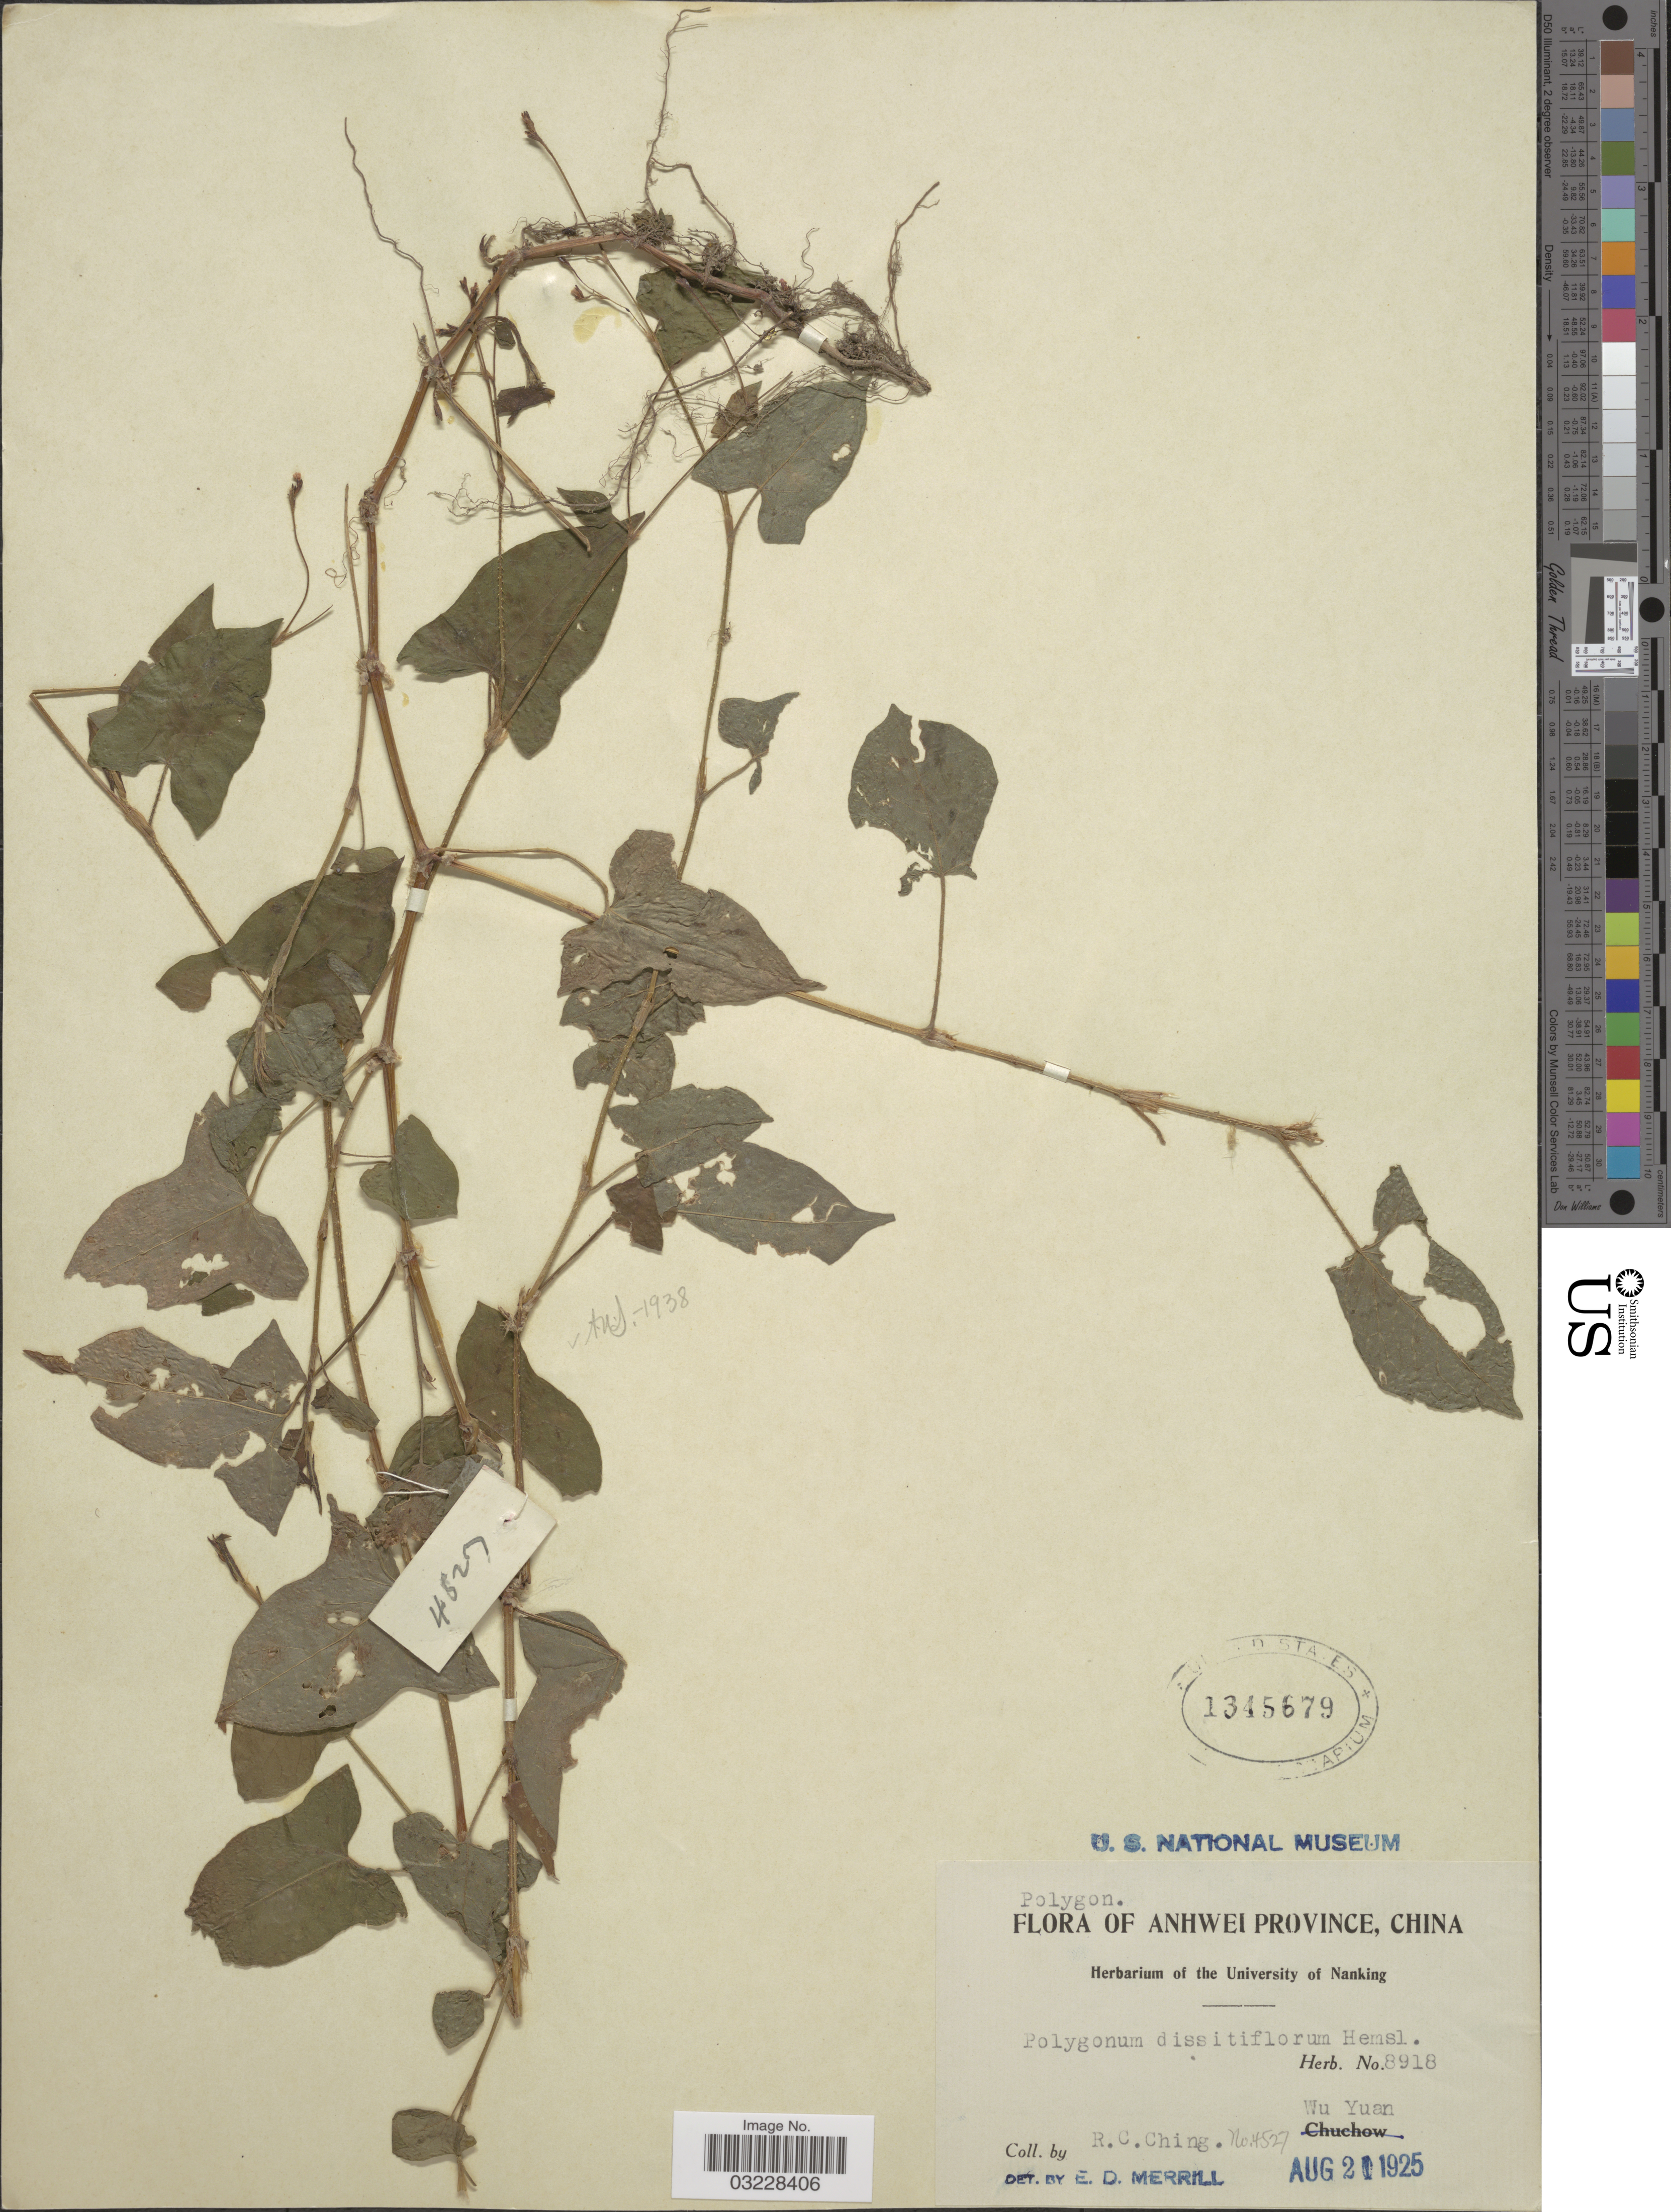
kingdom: Plantae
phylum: Tracheophyta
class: Magnoliopsida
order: Caryophyllales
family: Polygonaceae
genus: Polygonum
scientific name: Polygonum dissitiflorum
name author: Hemsl.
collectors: R. C. Ching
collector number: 4527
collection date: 1925-08-21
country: China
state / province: Anhui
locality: Anhwei Province. Wu Yuan.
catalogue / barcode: US 1345679